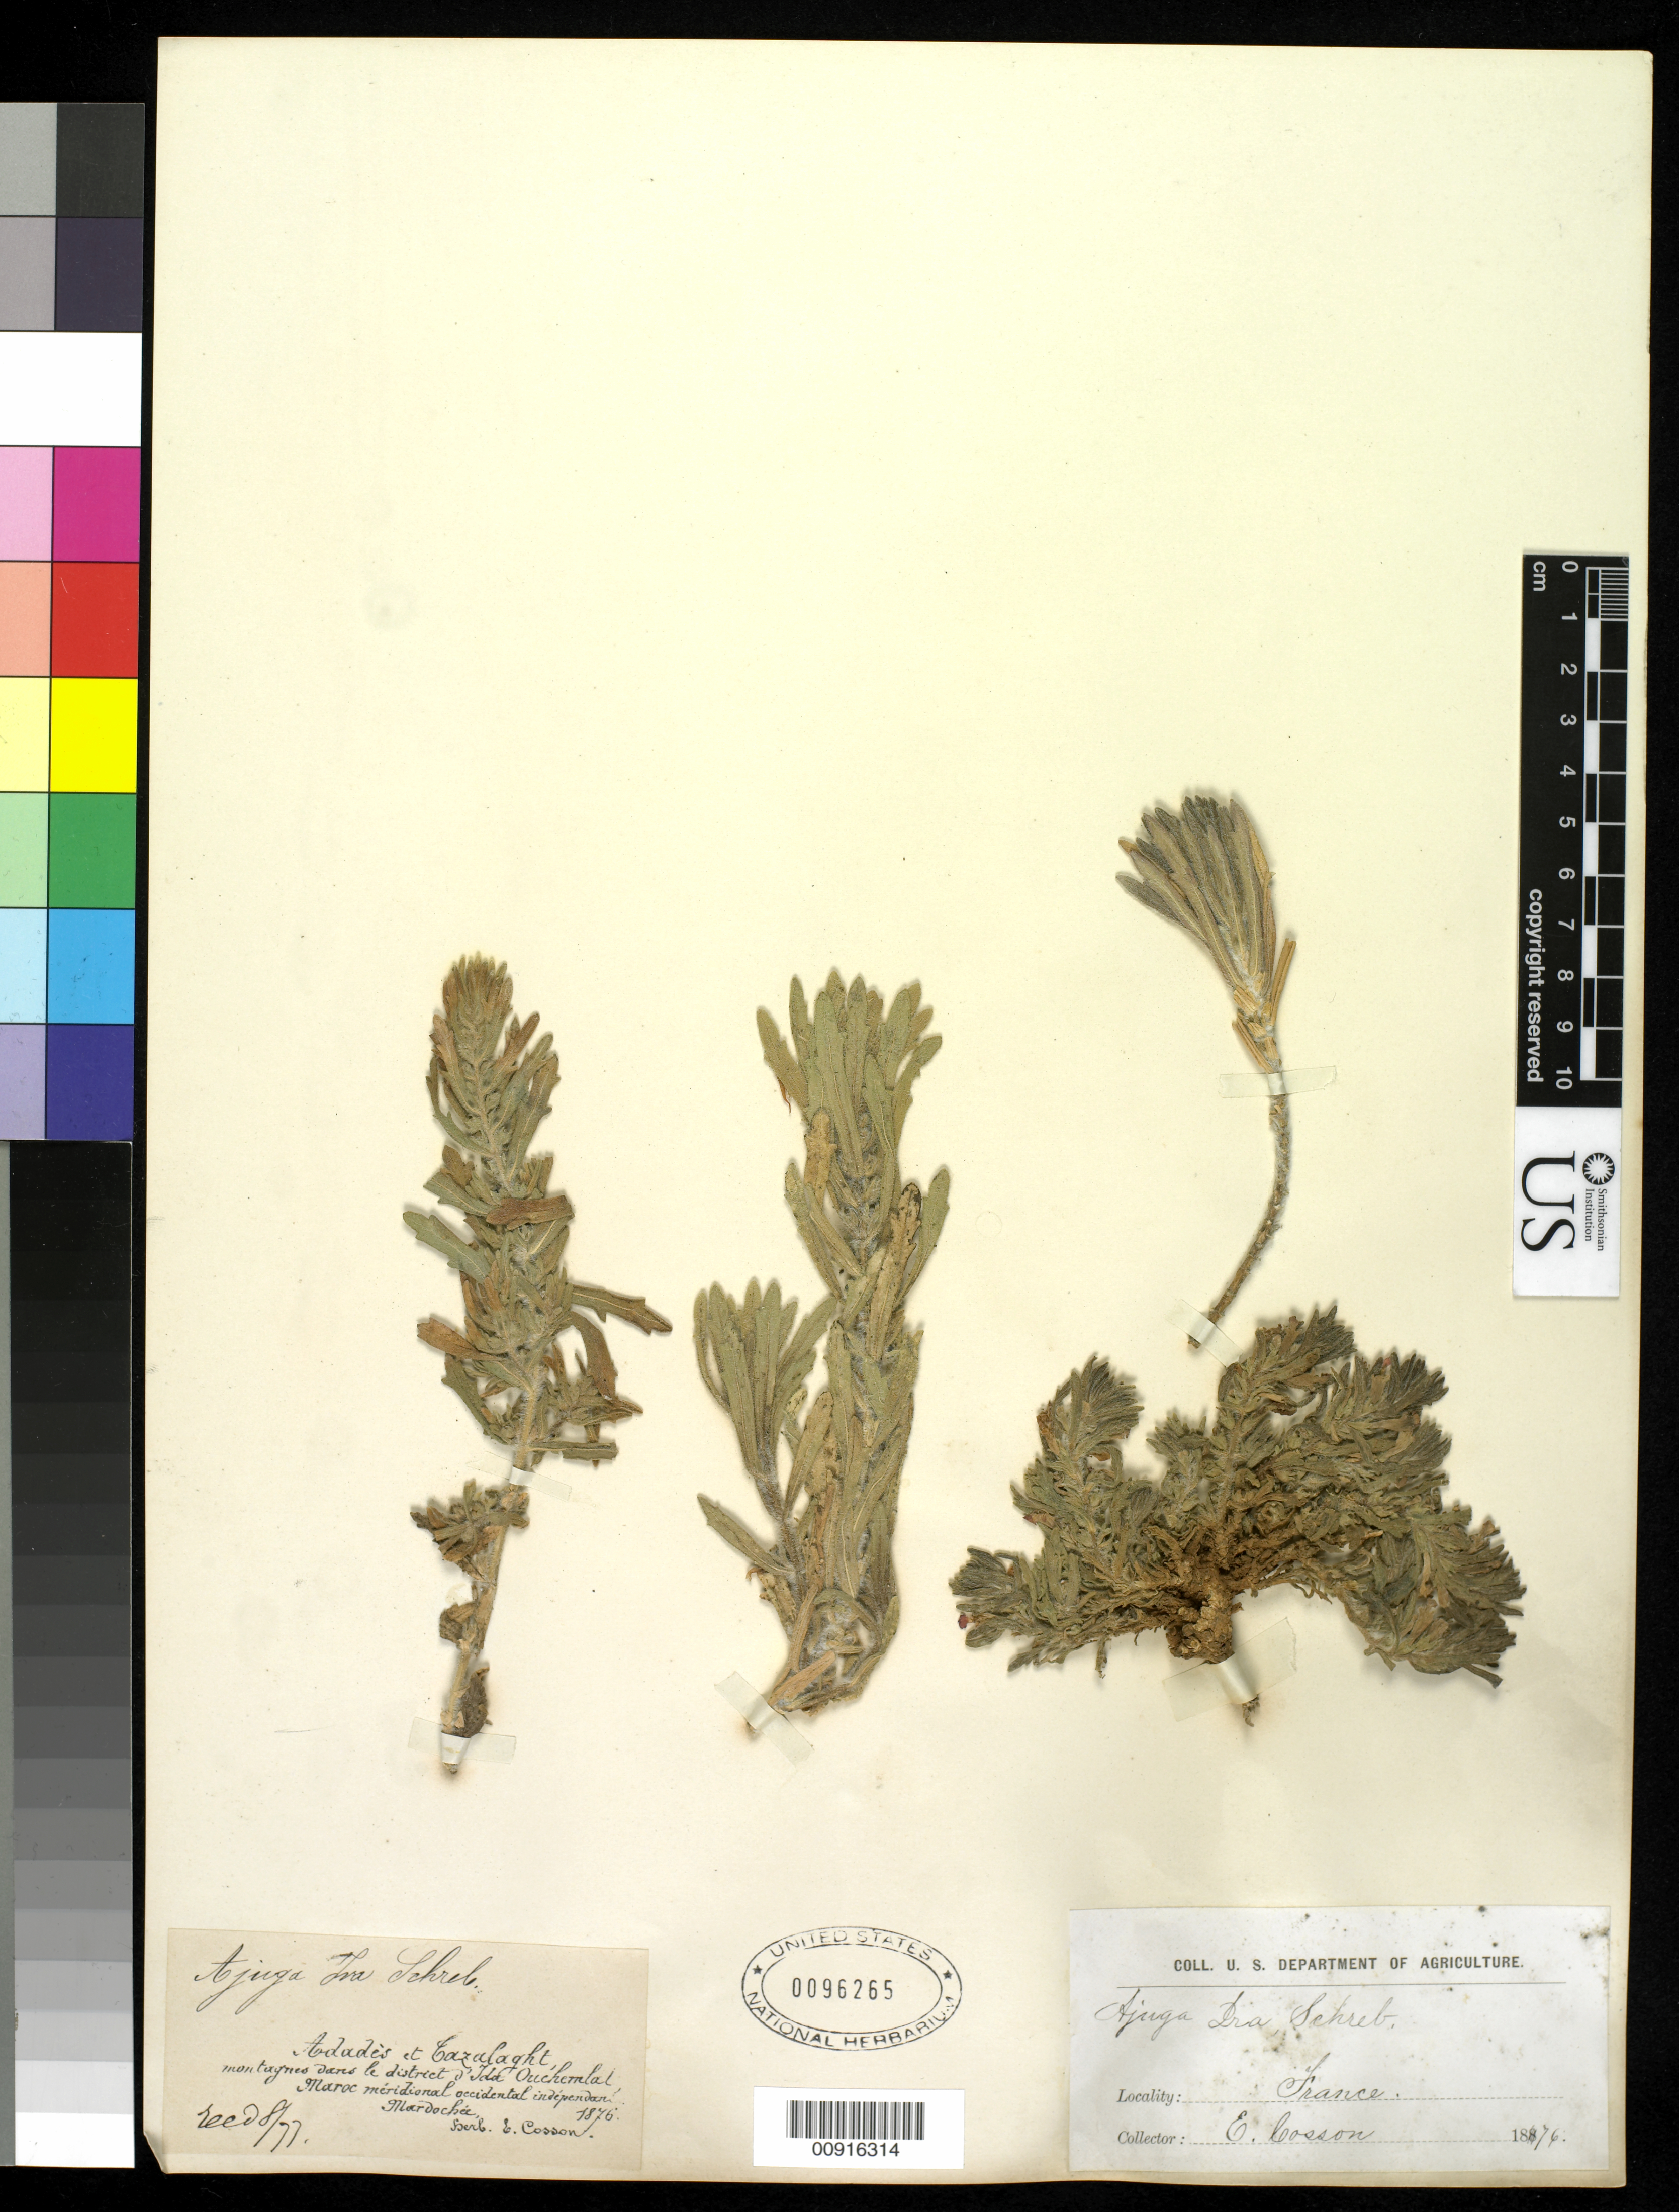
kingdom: Plantae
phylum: Tracheophyta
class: Magnoliopsida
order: Lamiales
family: Lamiaceae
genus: Ajuga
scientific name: Ajuga iva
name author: (L.) Schreb.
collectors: E. Cosson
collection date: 1876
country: France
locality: Adadis et Eazalaght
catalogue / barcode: US 96265